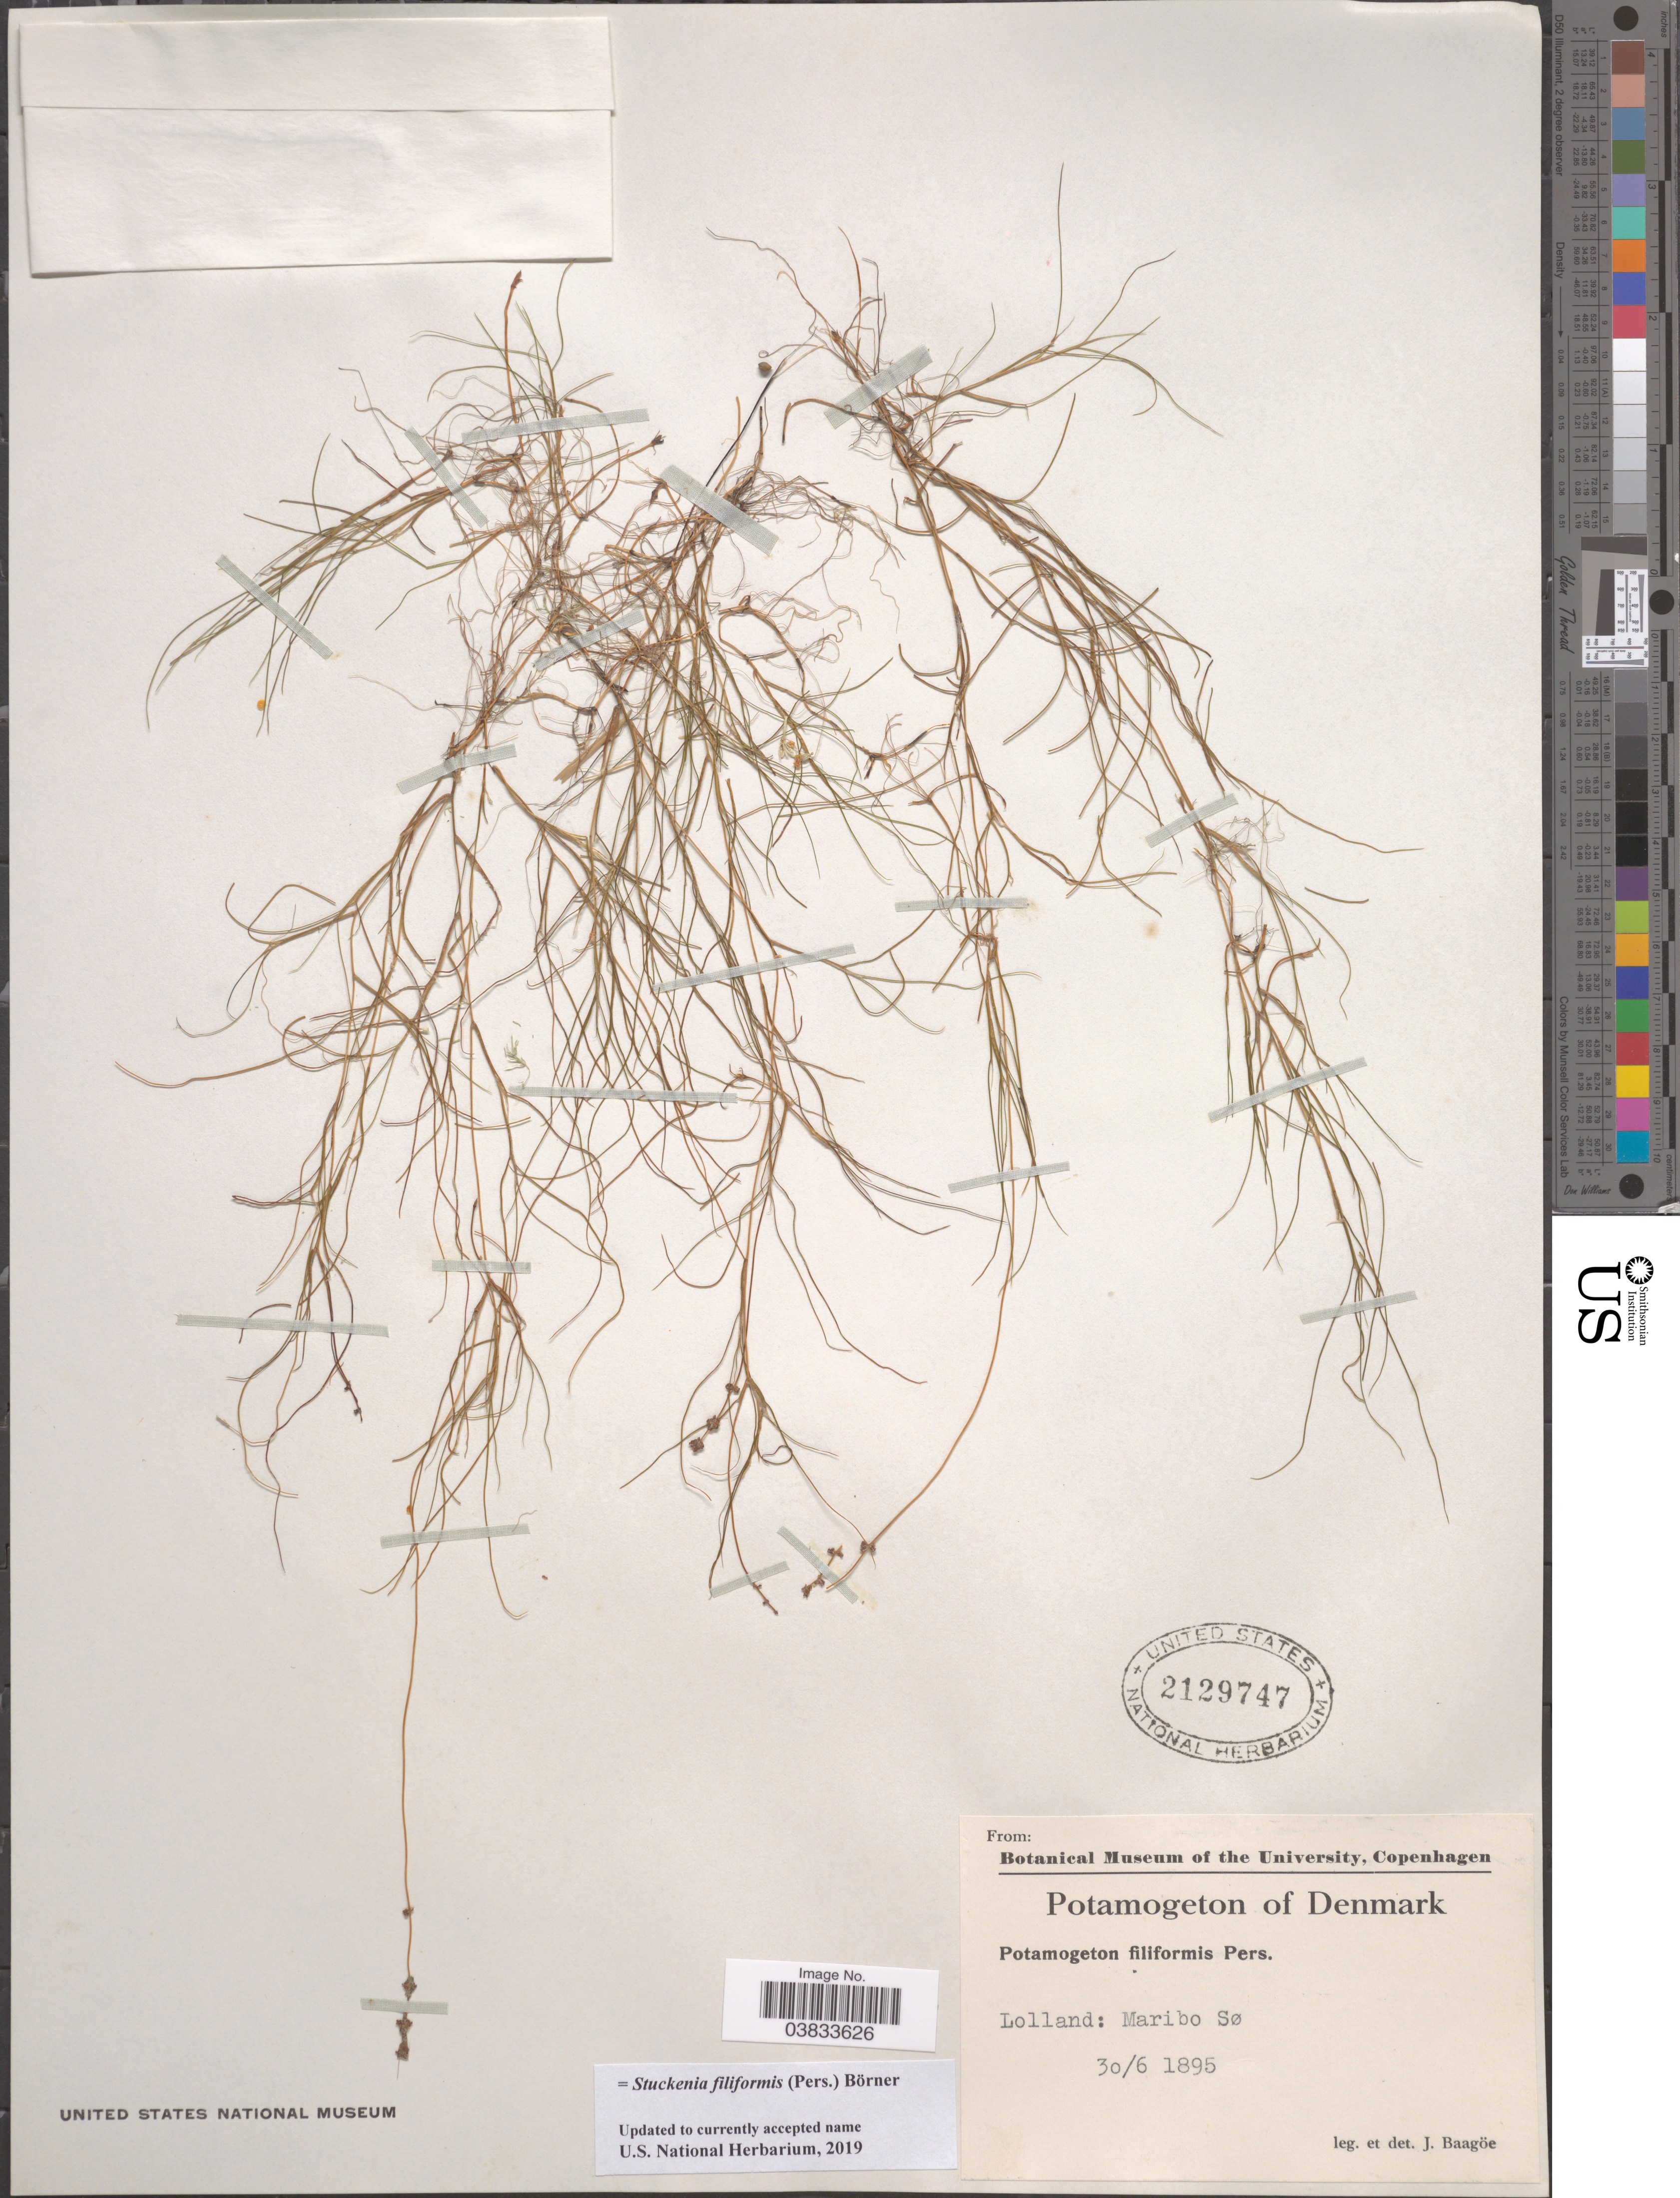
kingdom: Plantae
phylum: Tracheophyta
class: Liliopsida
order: Alismatales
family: Potamogetonaceae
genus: Stuckenia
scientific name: Stuckenia filiformis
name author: (Pers.) Börner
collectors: J. Baagoe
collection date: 1895-06-30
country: Denmark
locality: Lolland: Maribo Sø.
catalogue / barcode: US 2129747